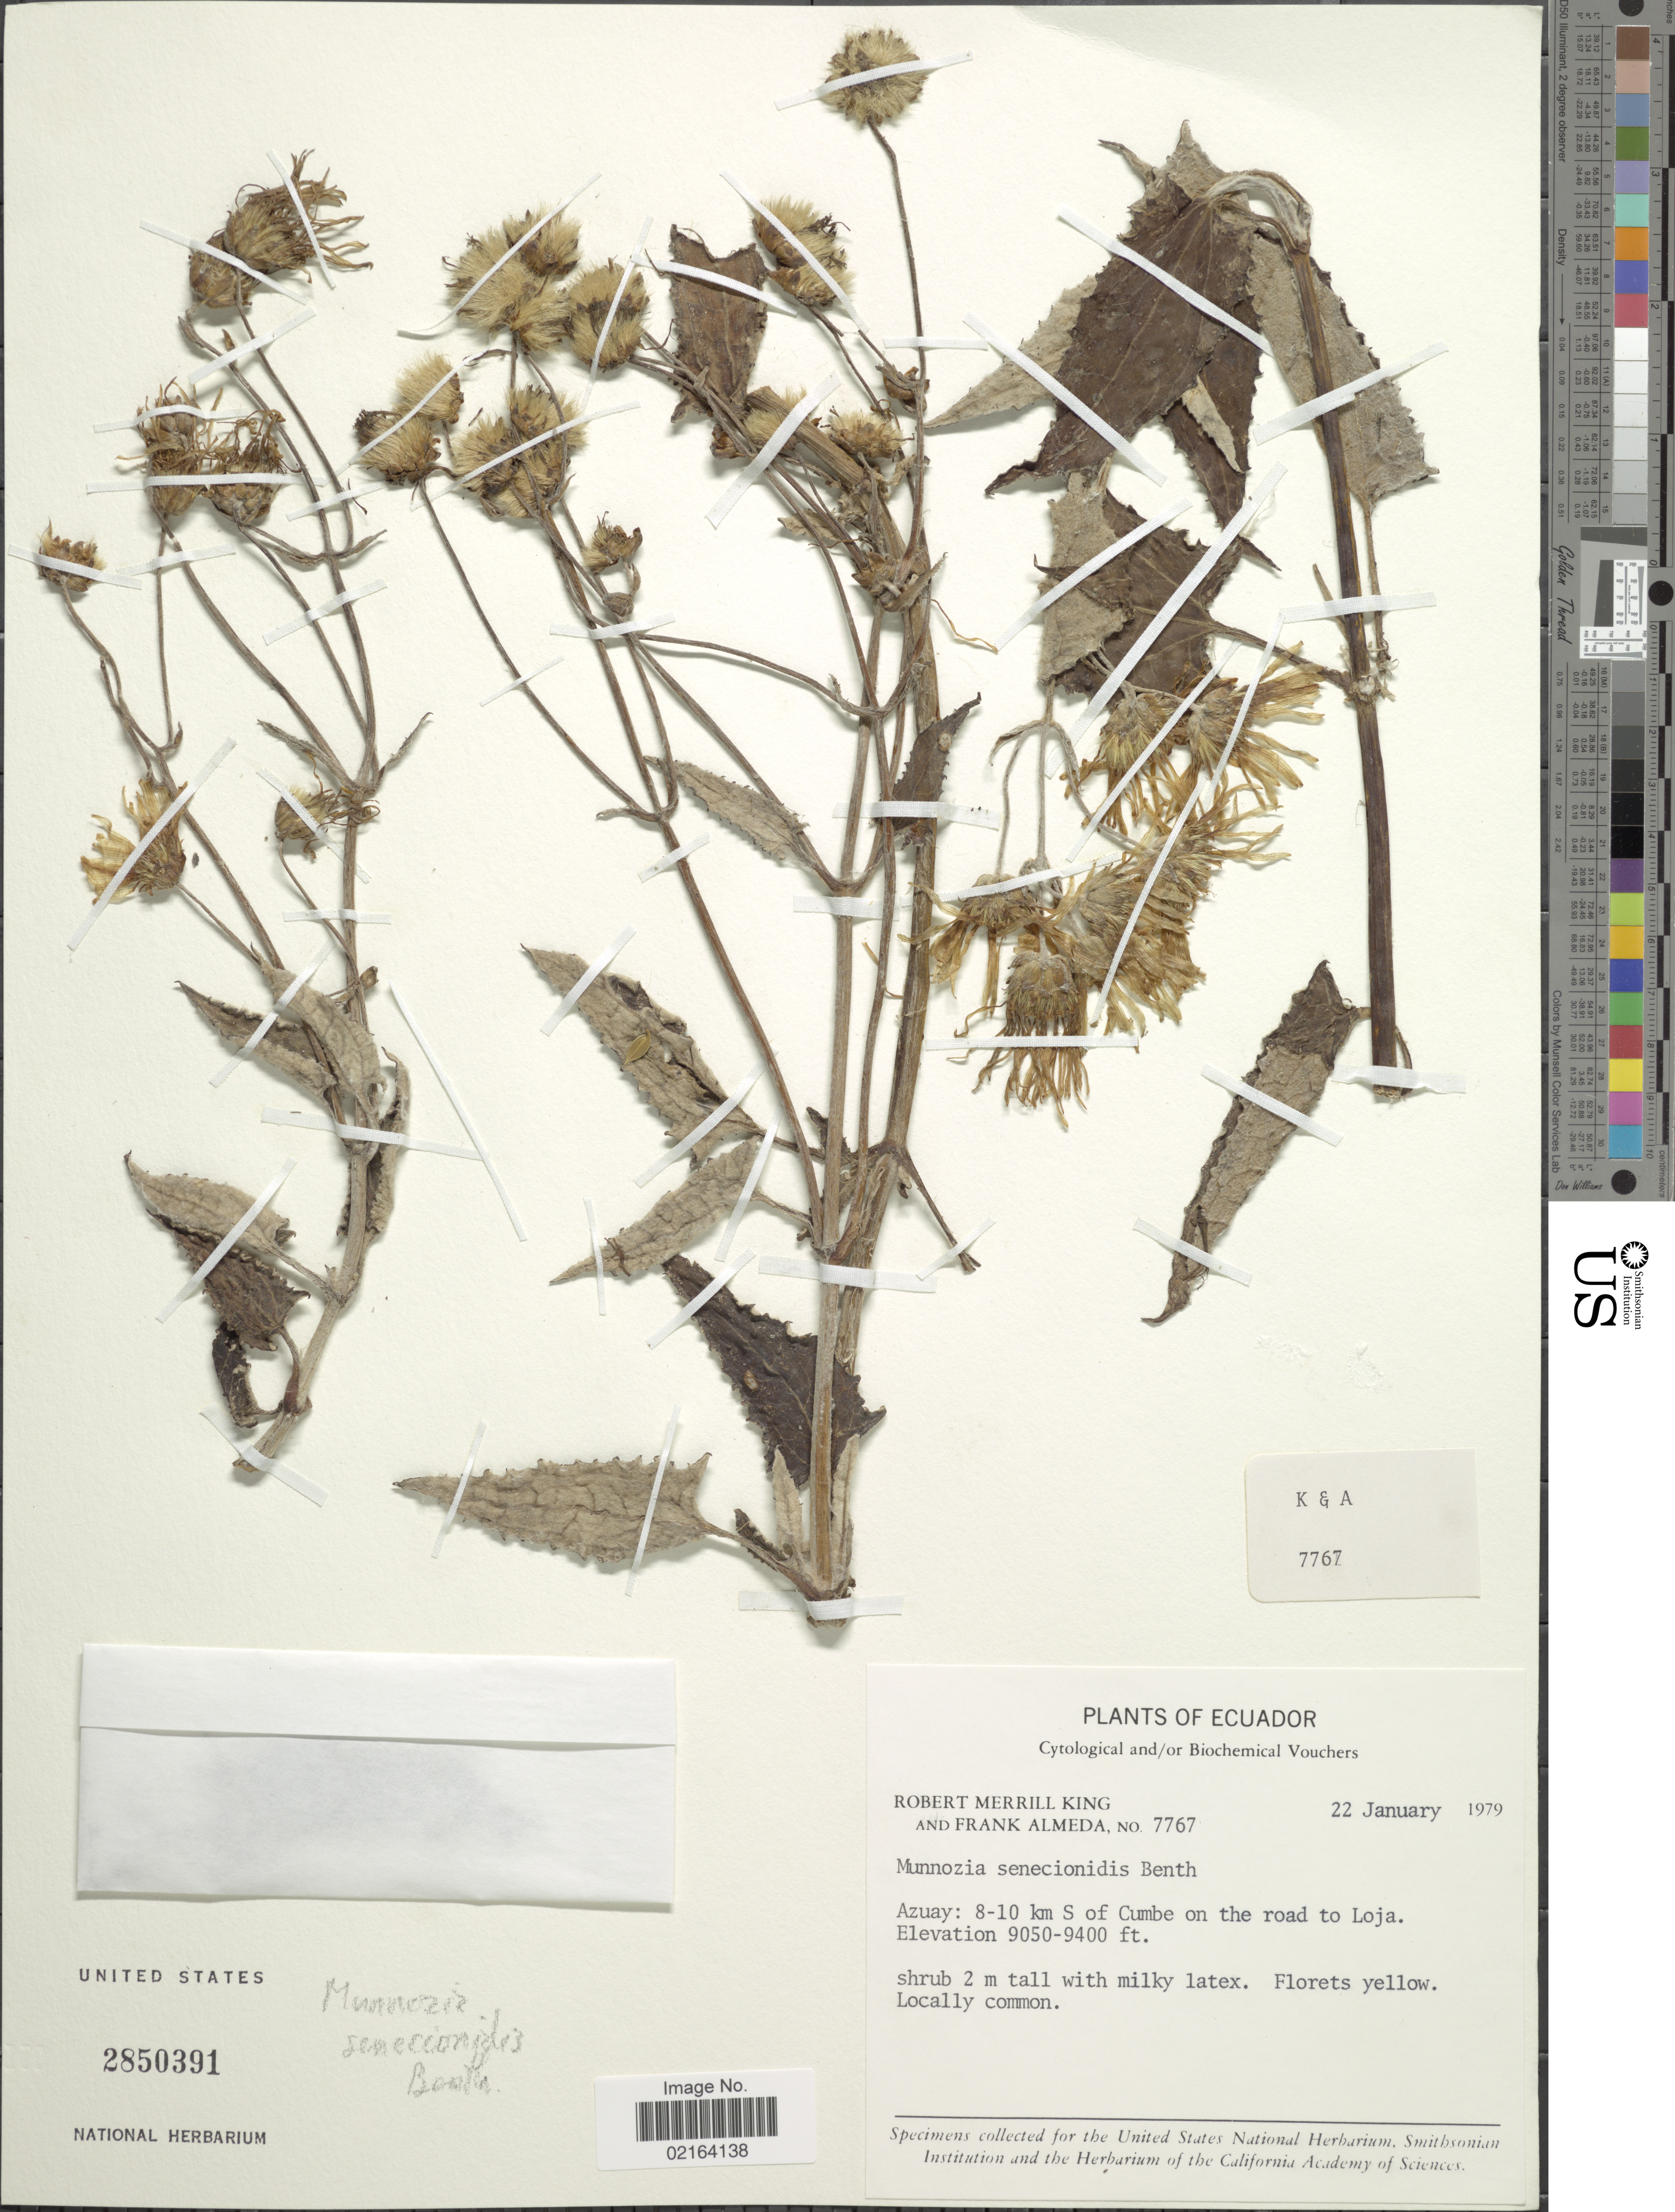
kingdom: Plantae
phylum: Tracheophyta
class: Magnoliopsida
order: Asterales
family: Asteraceae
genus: Munnozia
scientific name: Munnozia senecionidis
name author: Benth.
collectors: R. M. King & F. Almeda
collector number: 7767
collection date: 1979-01-22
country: Ecuador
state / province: Azuay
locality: Azuay: 8-10 km S of Cumbe on the road to Loja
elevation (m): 2758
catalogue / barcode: US 2850391